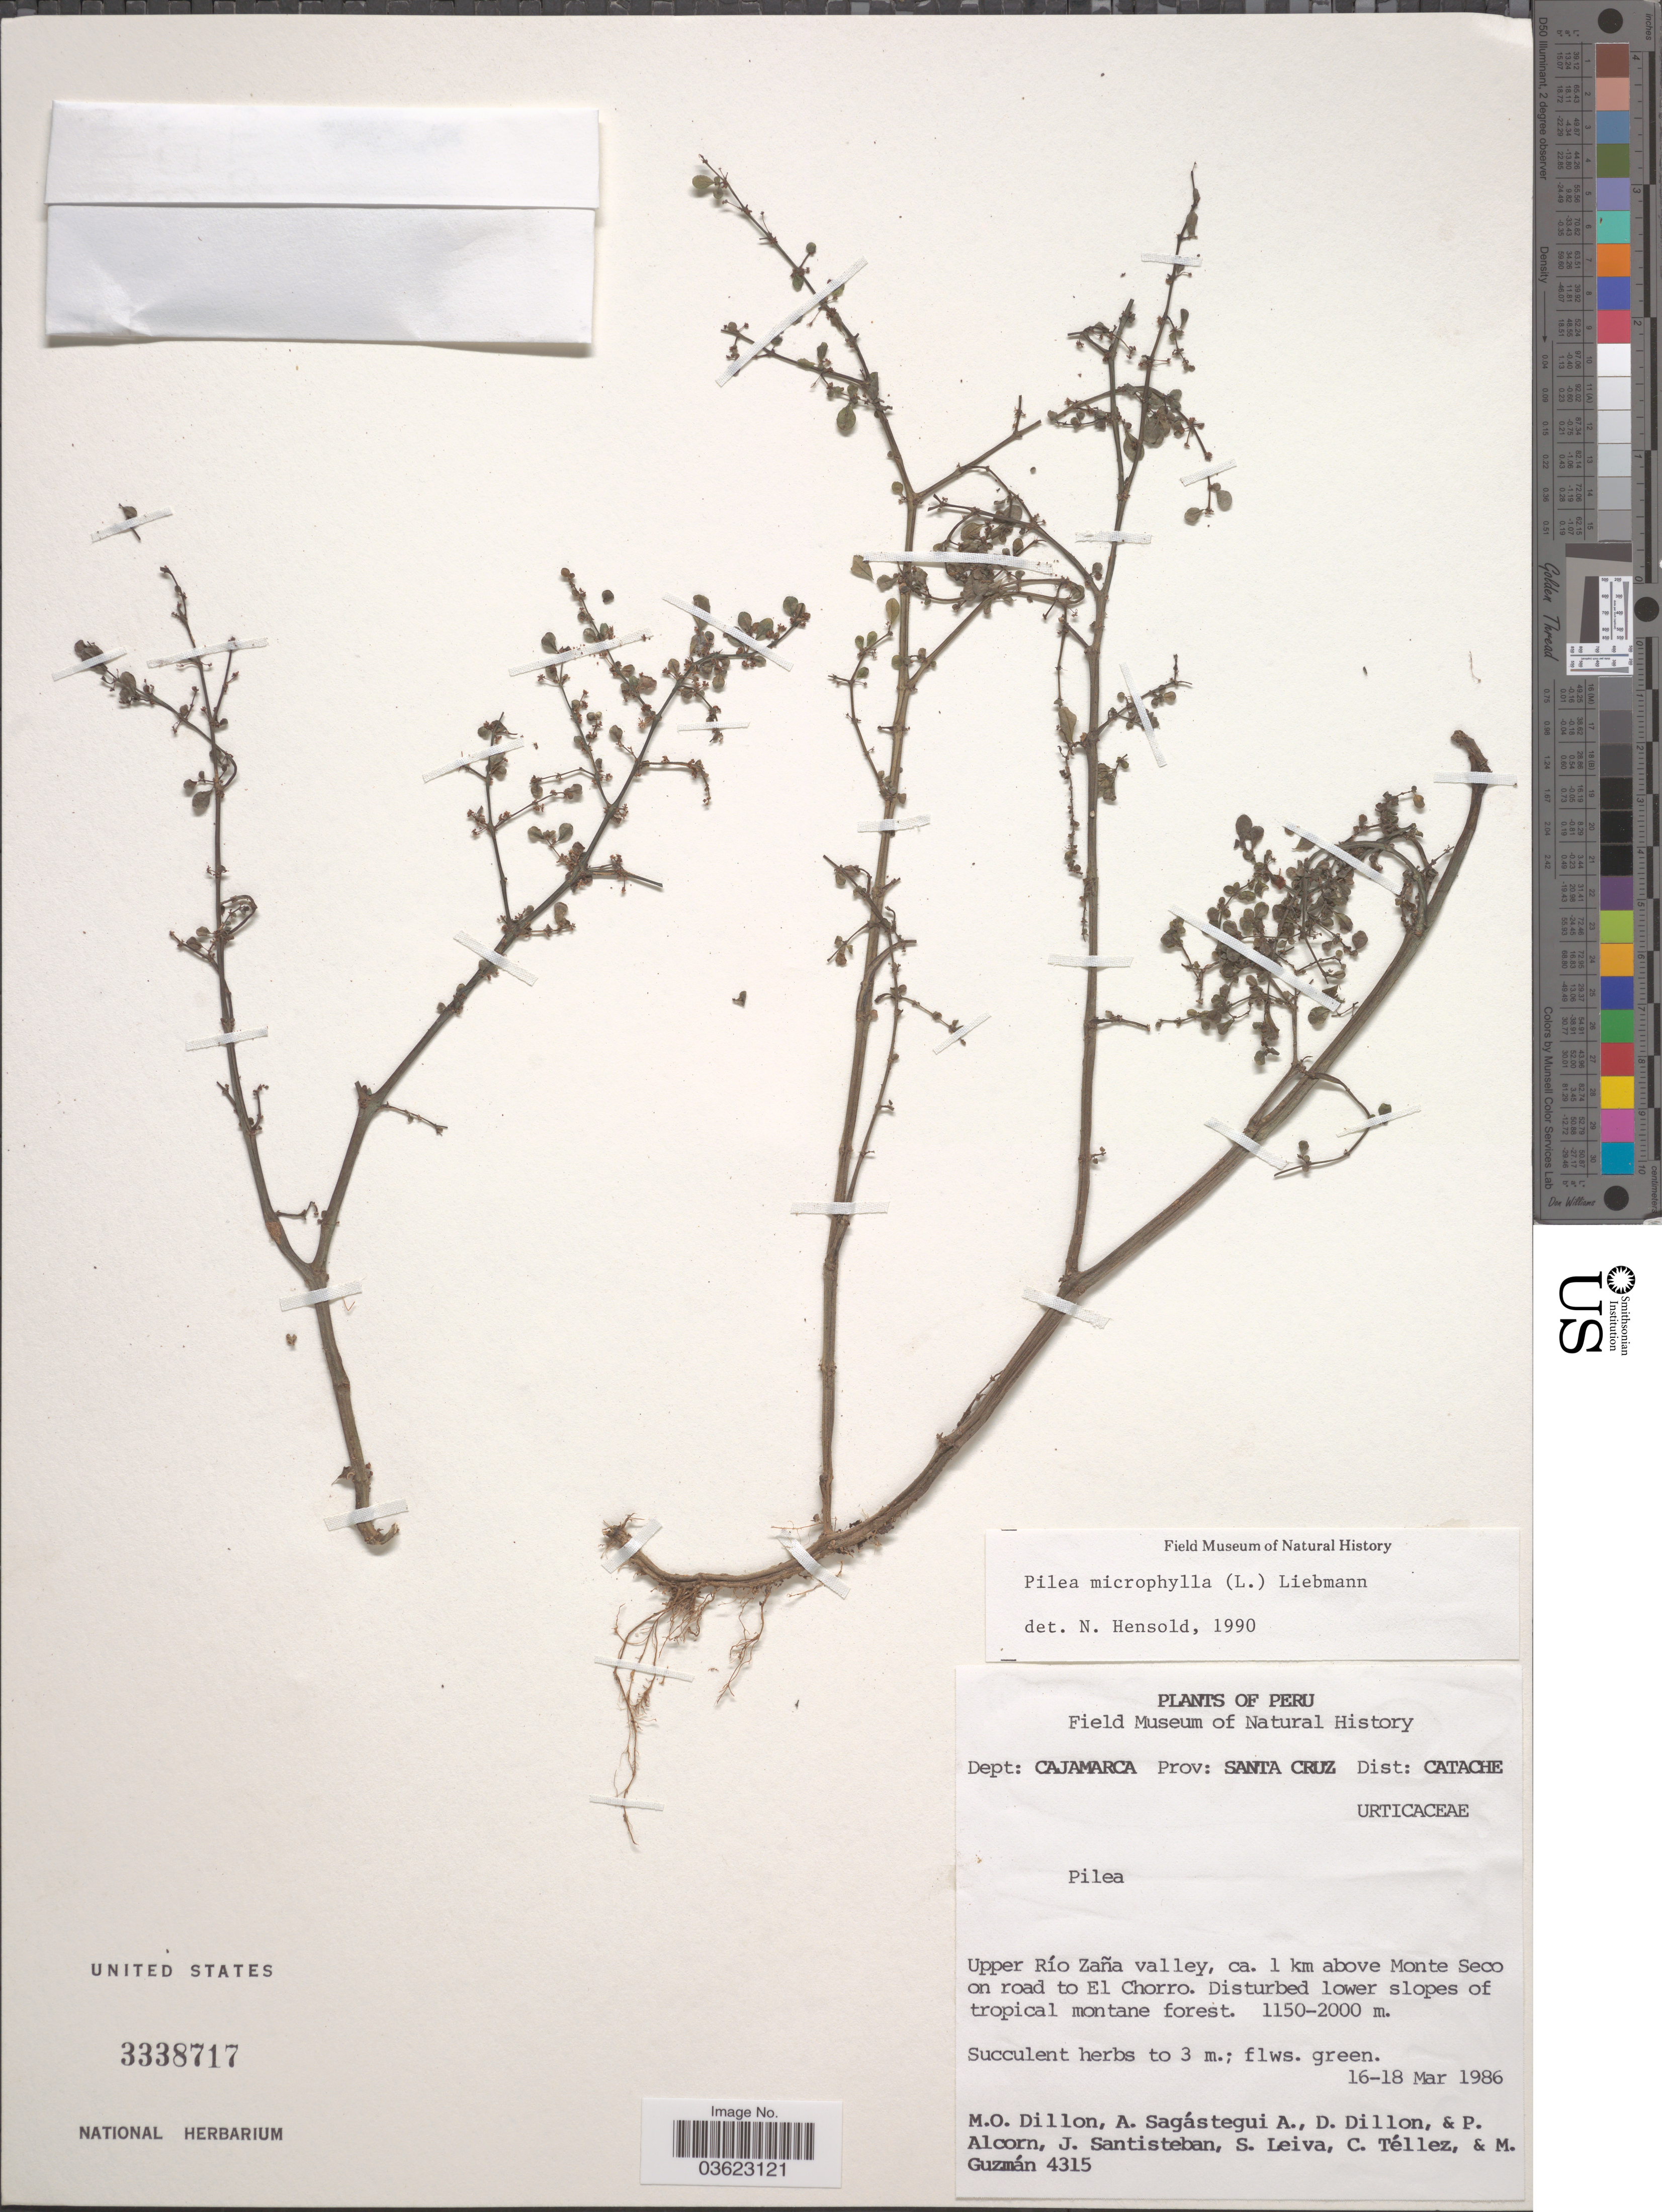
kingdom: Plantae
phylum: Tracheophyta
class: Magnoliopsida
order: Rosales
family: Urticaceae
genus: Pilea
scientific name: Pilea microphylla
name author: (L.) Liebm.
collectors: M. O. Dillon, A. Sagástegui A., D. Dillon, P. Alcorn & et al.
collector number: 4315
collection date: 1986-03-16/1986-03-18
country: Peru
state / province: Cajamarca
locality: Dept: Cajamarca. Prov: Santa Cruz. Dist: Catache. Upper Río Zaña valley, ca. 1 km above Monte Seco on road to El Chorro.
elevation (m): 1150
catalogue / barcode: US 3338717